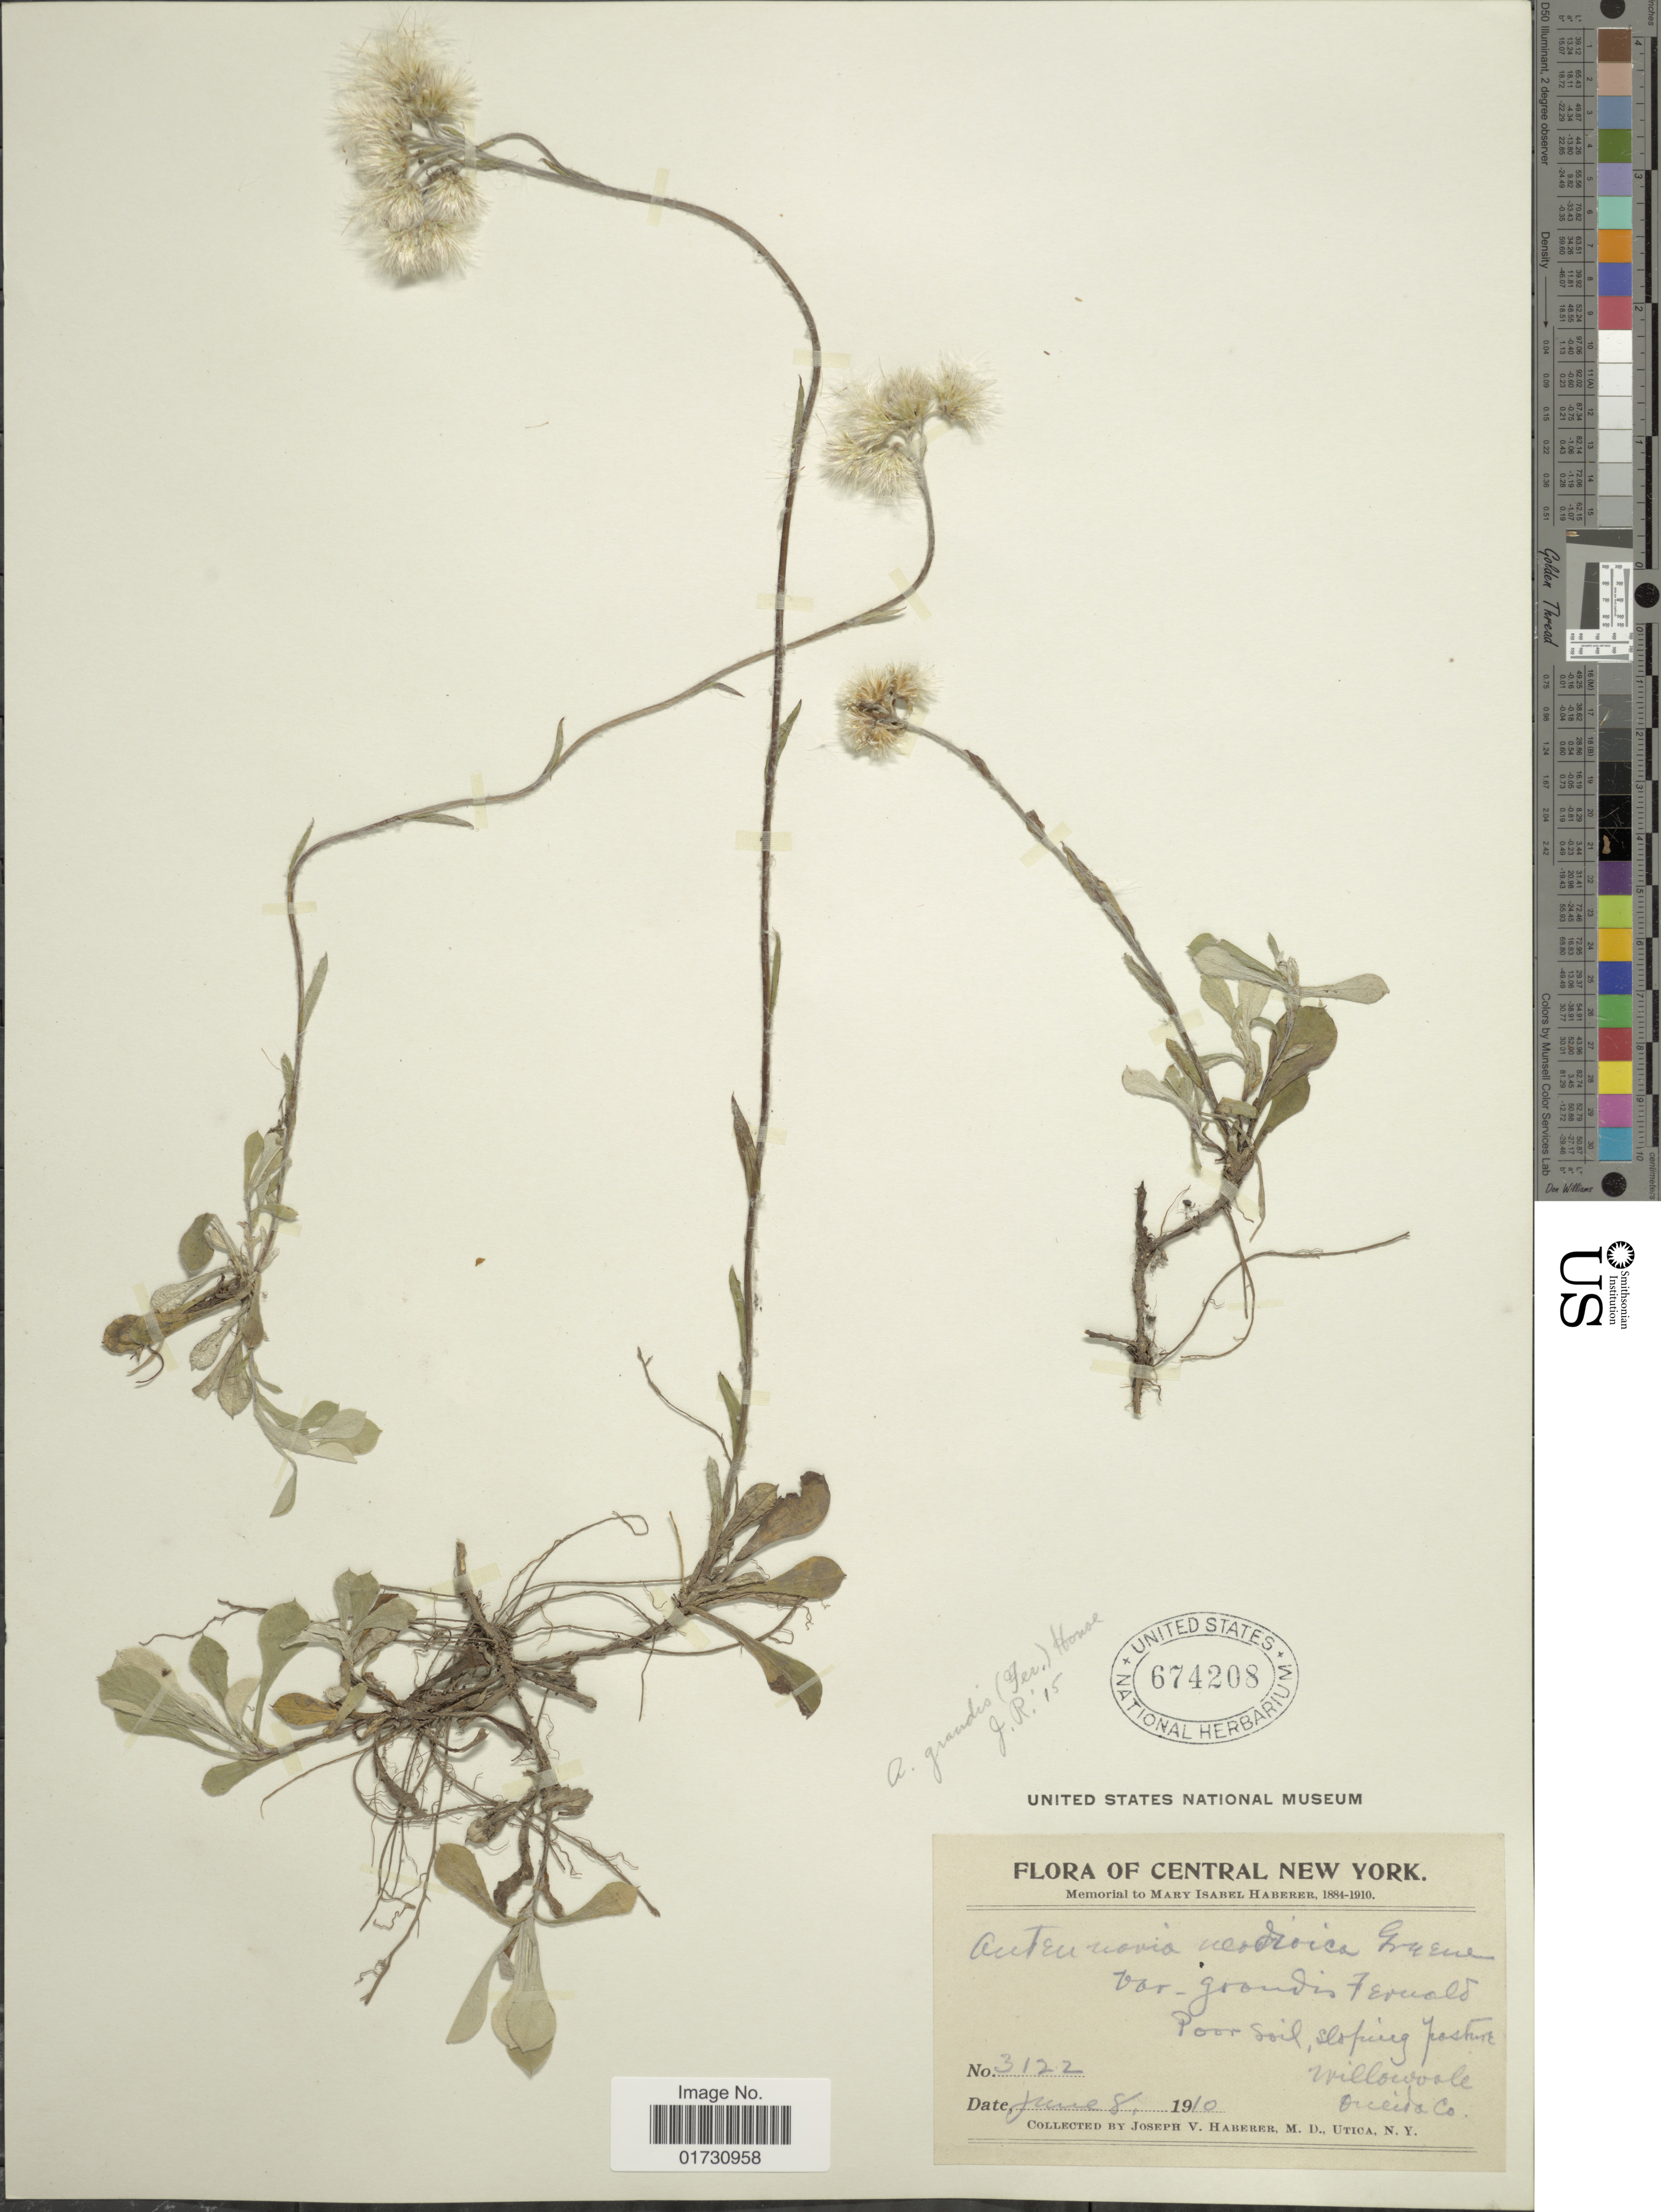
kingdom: Plantae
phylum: Tracheophyta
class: Magnoliopsida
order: Asterales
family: Asteraceae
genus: Antennaria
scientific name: Antennaria grandis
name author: (Fernald) House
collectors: J. V. Haberer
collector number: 3122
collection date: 1910-06-08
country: United States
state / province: New York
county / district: Oneida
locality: Central New York, Poor soil, sloping pasture, Willocoocle, Oneida Co.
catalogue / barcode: US 674208